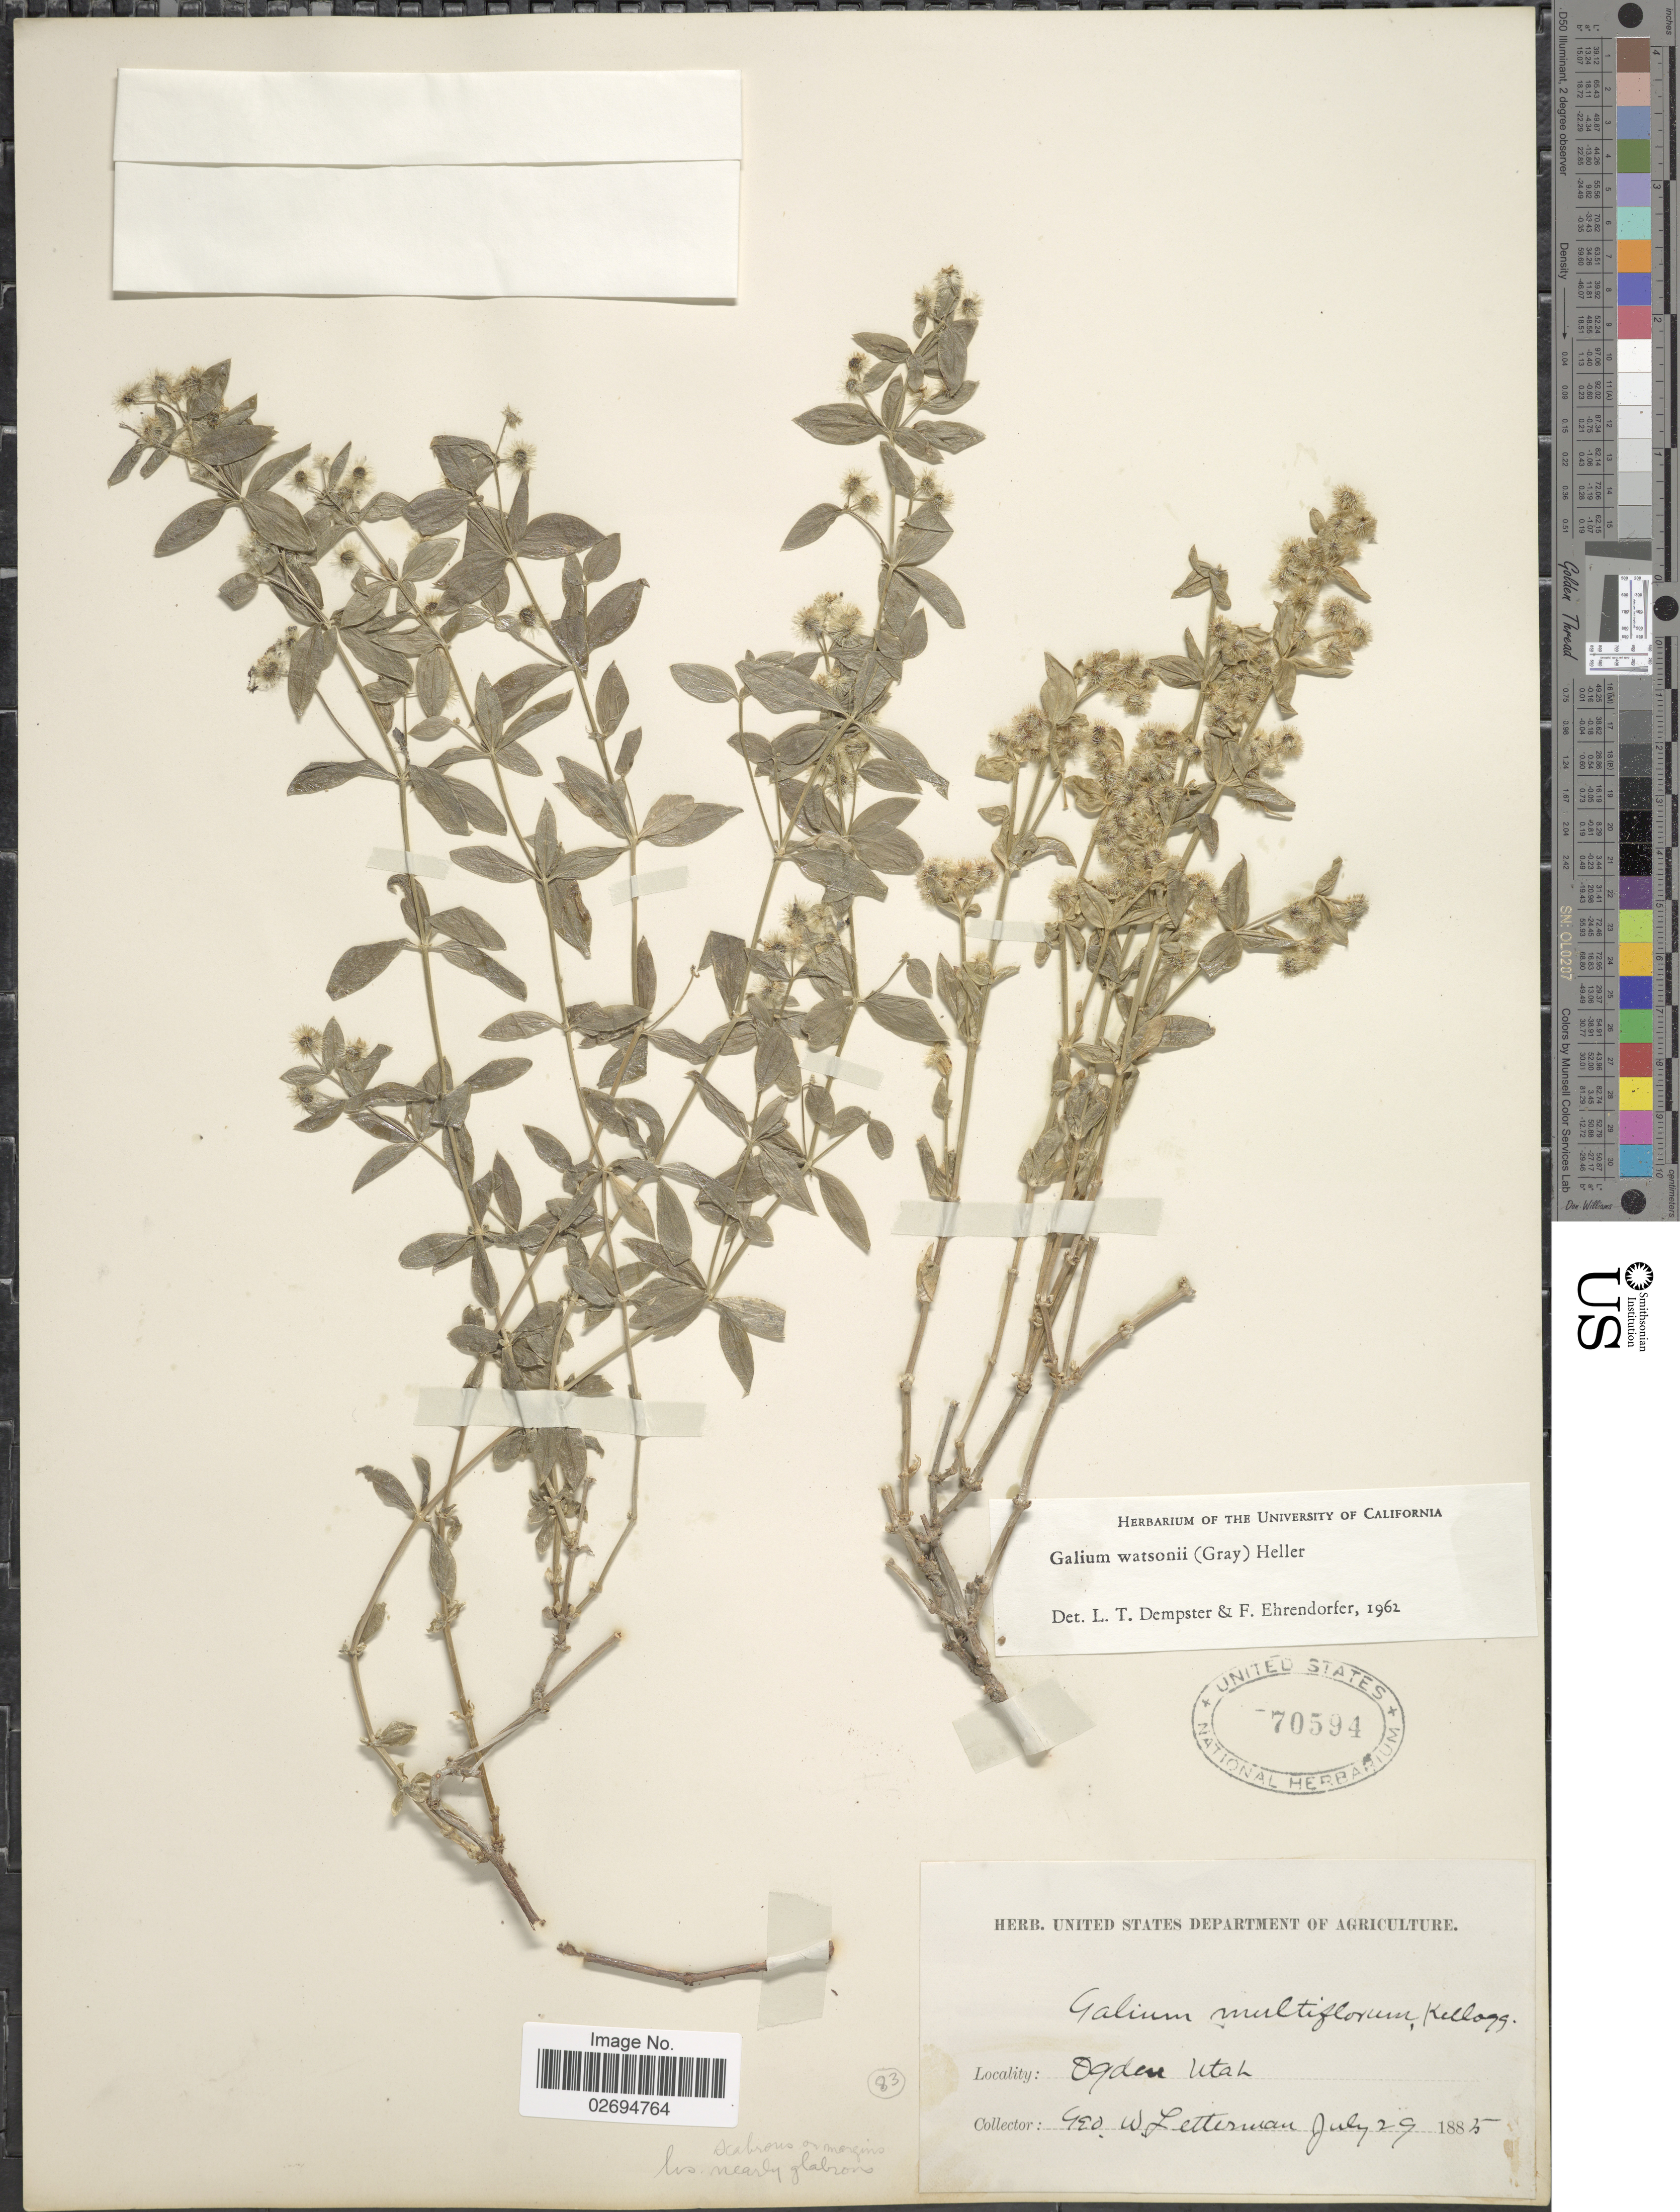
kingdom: Plantae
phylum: Tracheophyta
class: Magnoliopsida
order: Gentianales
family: Rubiaceae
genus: Galium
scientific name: Galium watsonii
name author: (A. Gray) A. Heller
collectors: G. W. Letterman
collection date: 1885-07-29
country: United States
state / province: Utah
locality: Ogden